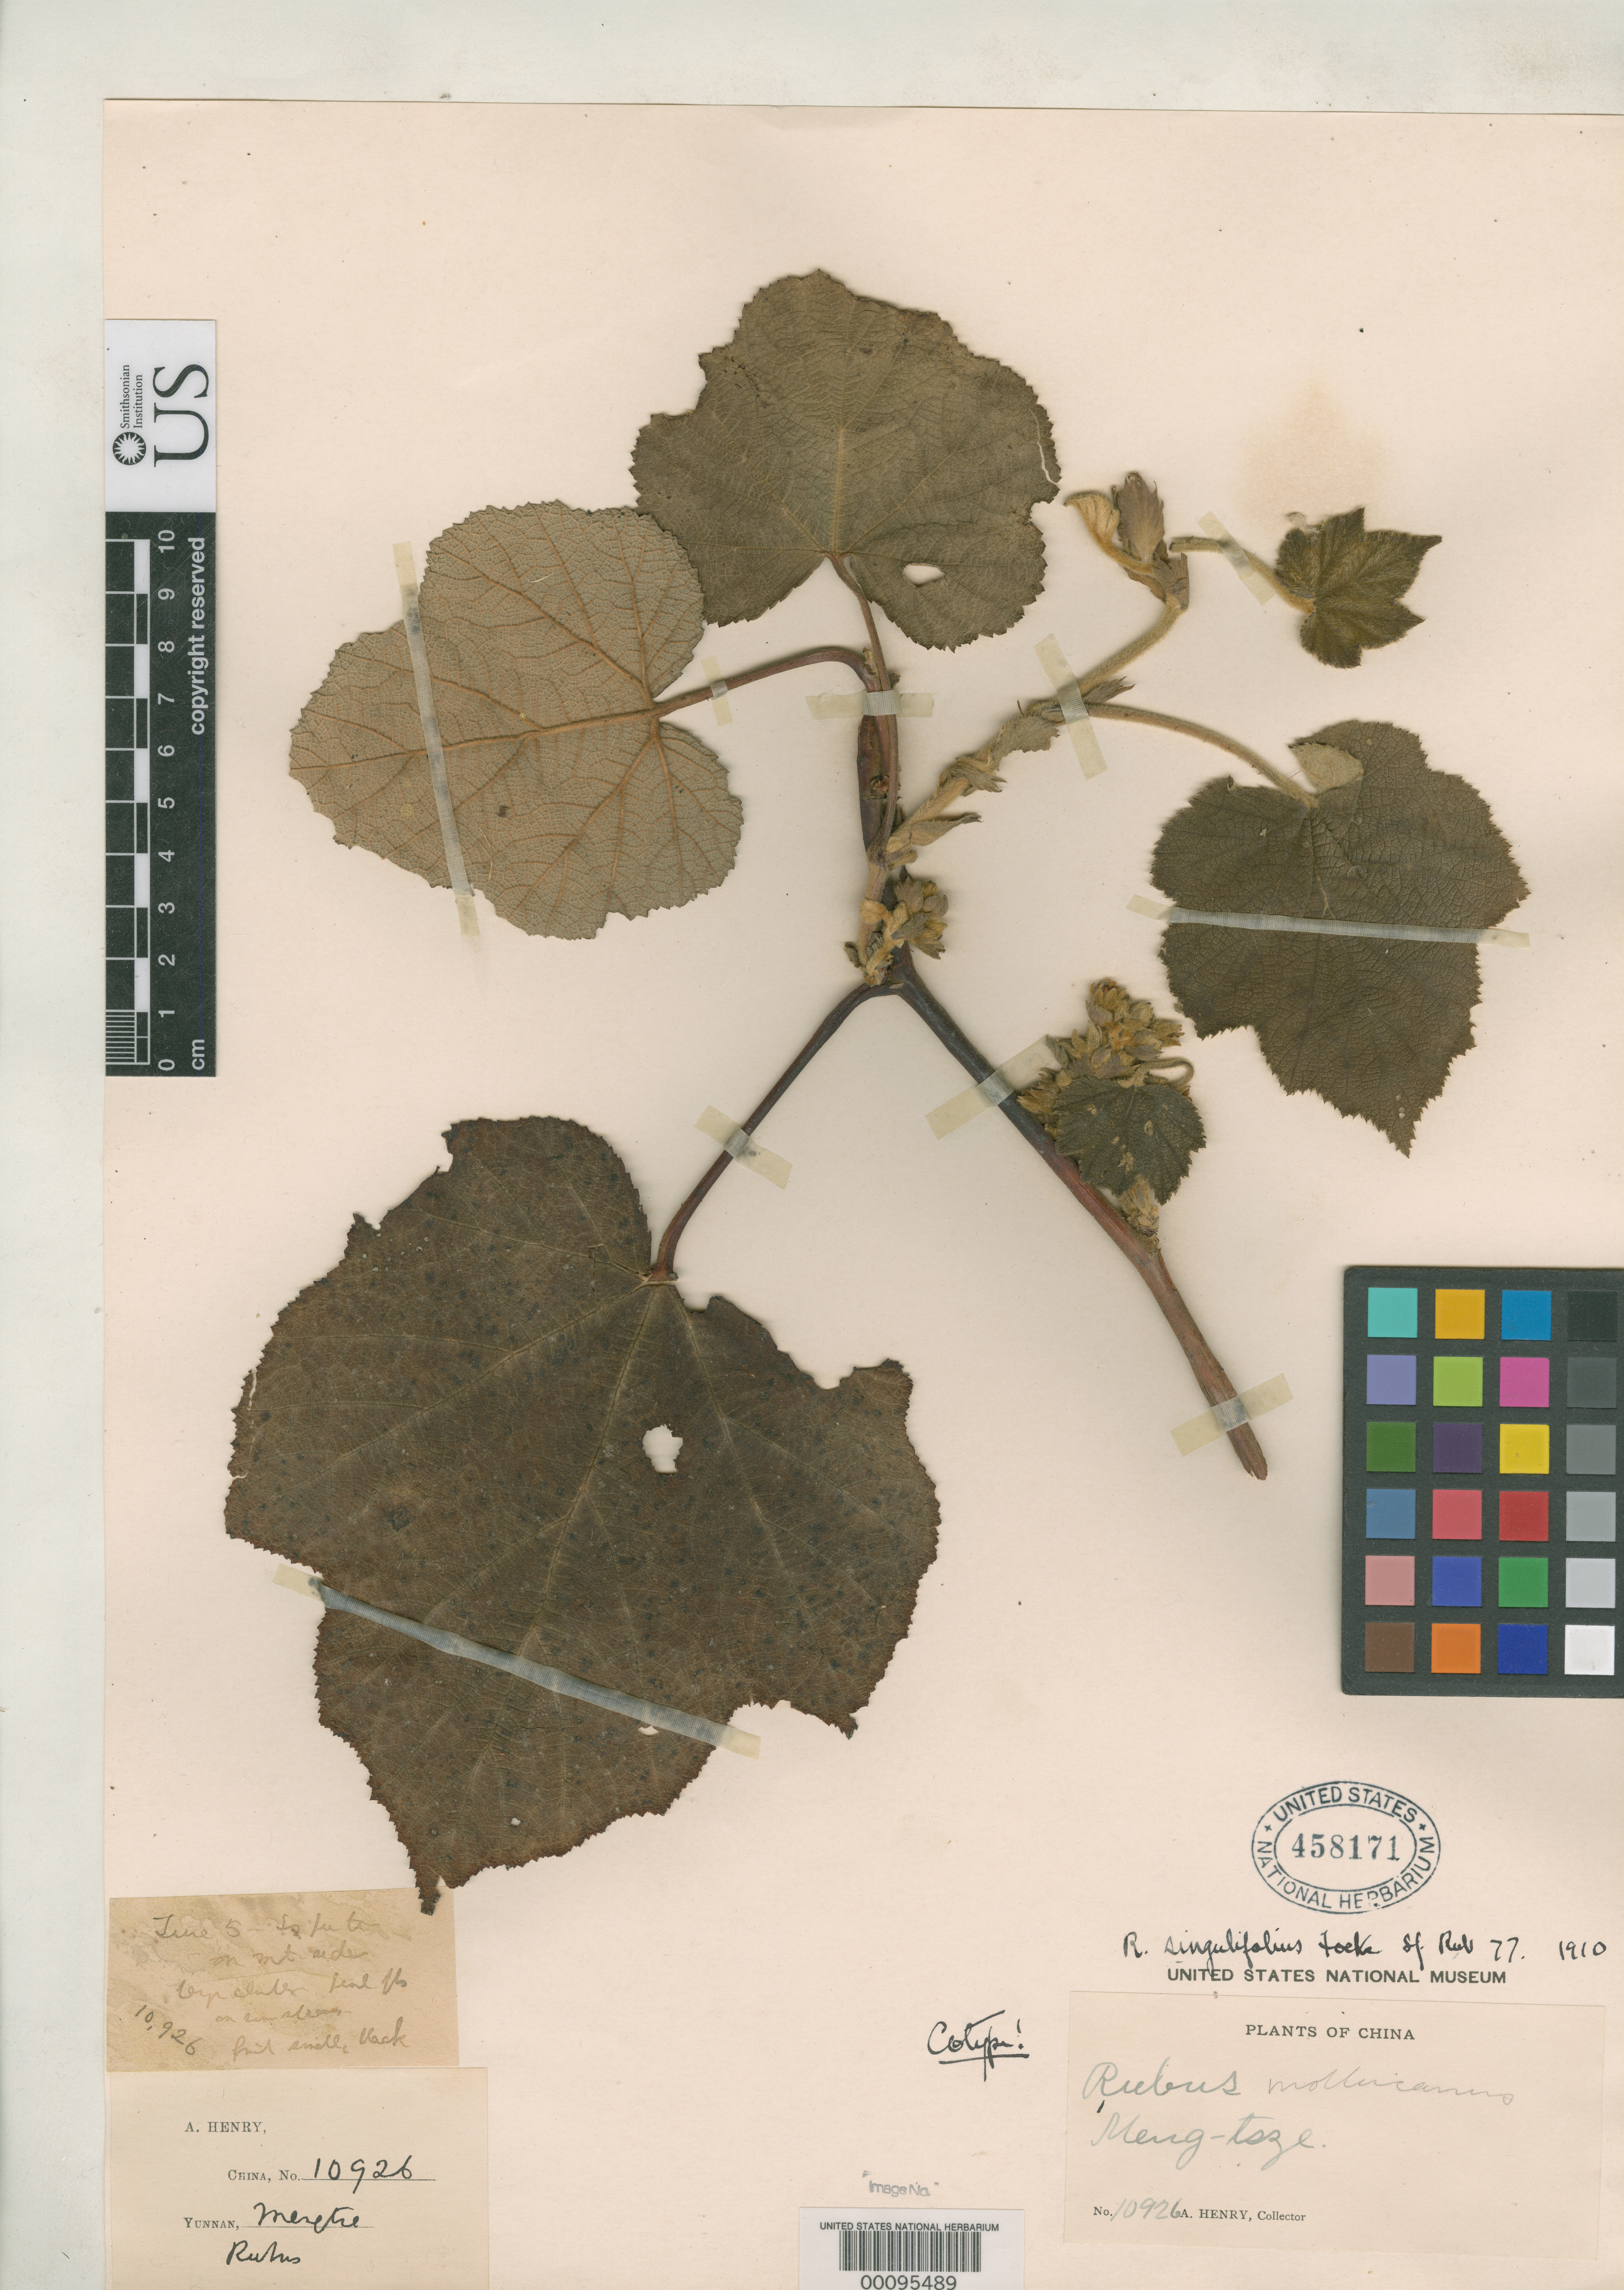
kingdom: Plantae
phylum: Tracheophyta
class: Magnoliopsida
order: Rosales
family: Rosaceae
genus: Rubus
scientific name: Rubus singulifolius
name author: Focke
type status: Isotype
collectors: A. Henry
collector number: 10926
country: China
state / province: Yunnan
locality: Meng-tsze.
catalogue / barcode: US 458171